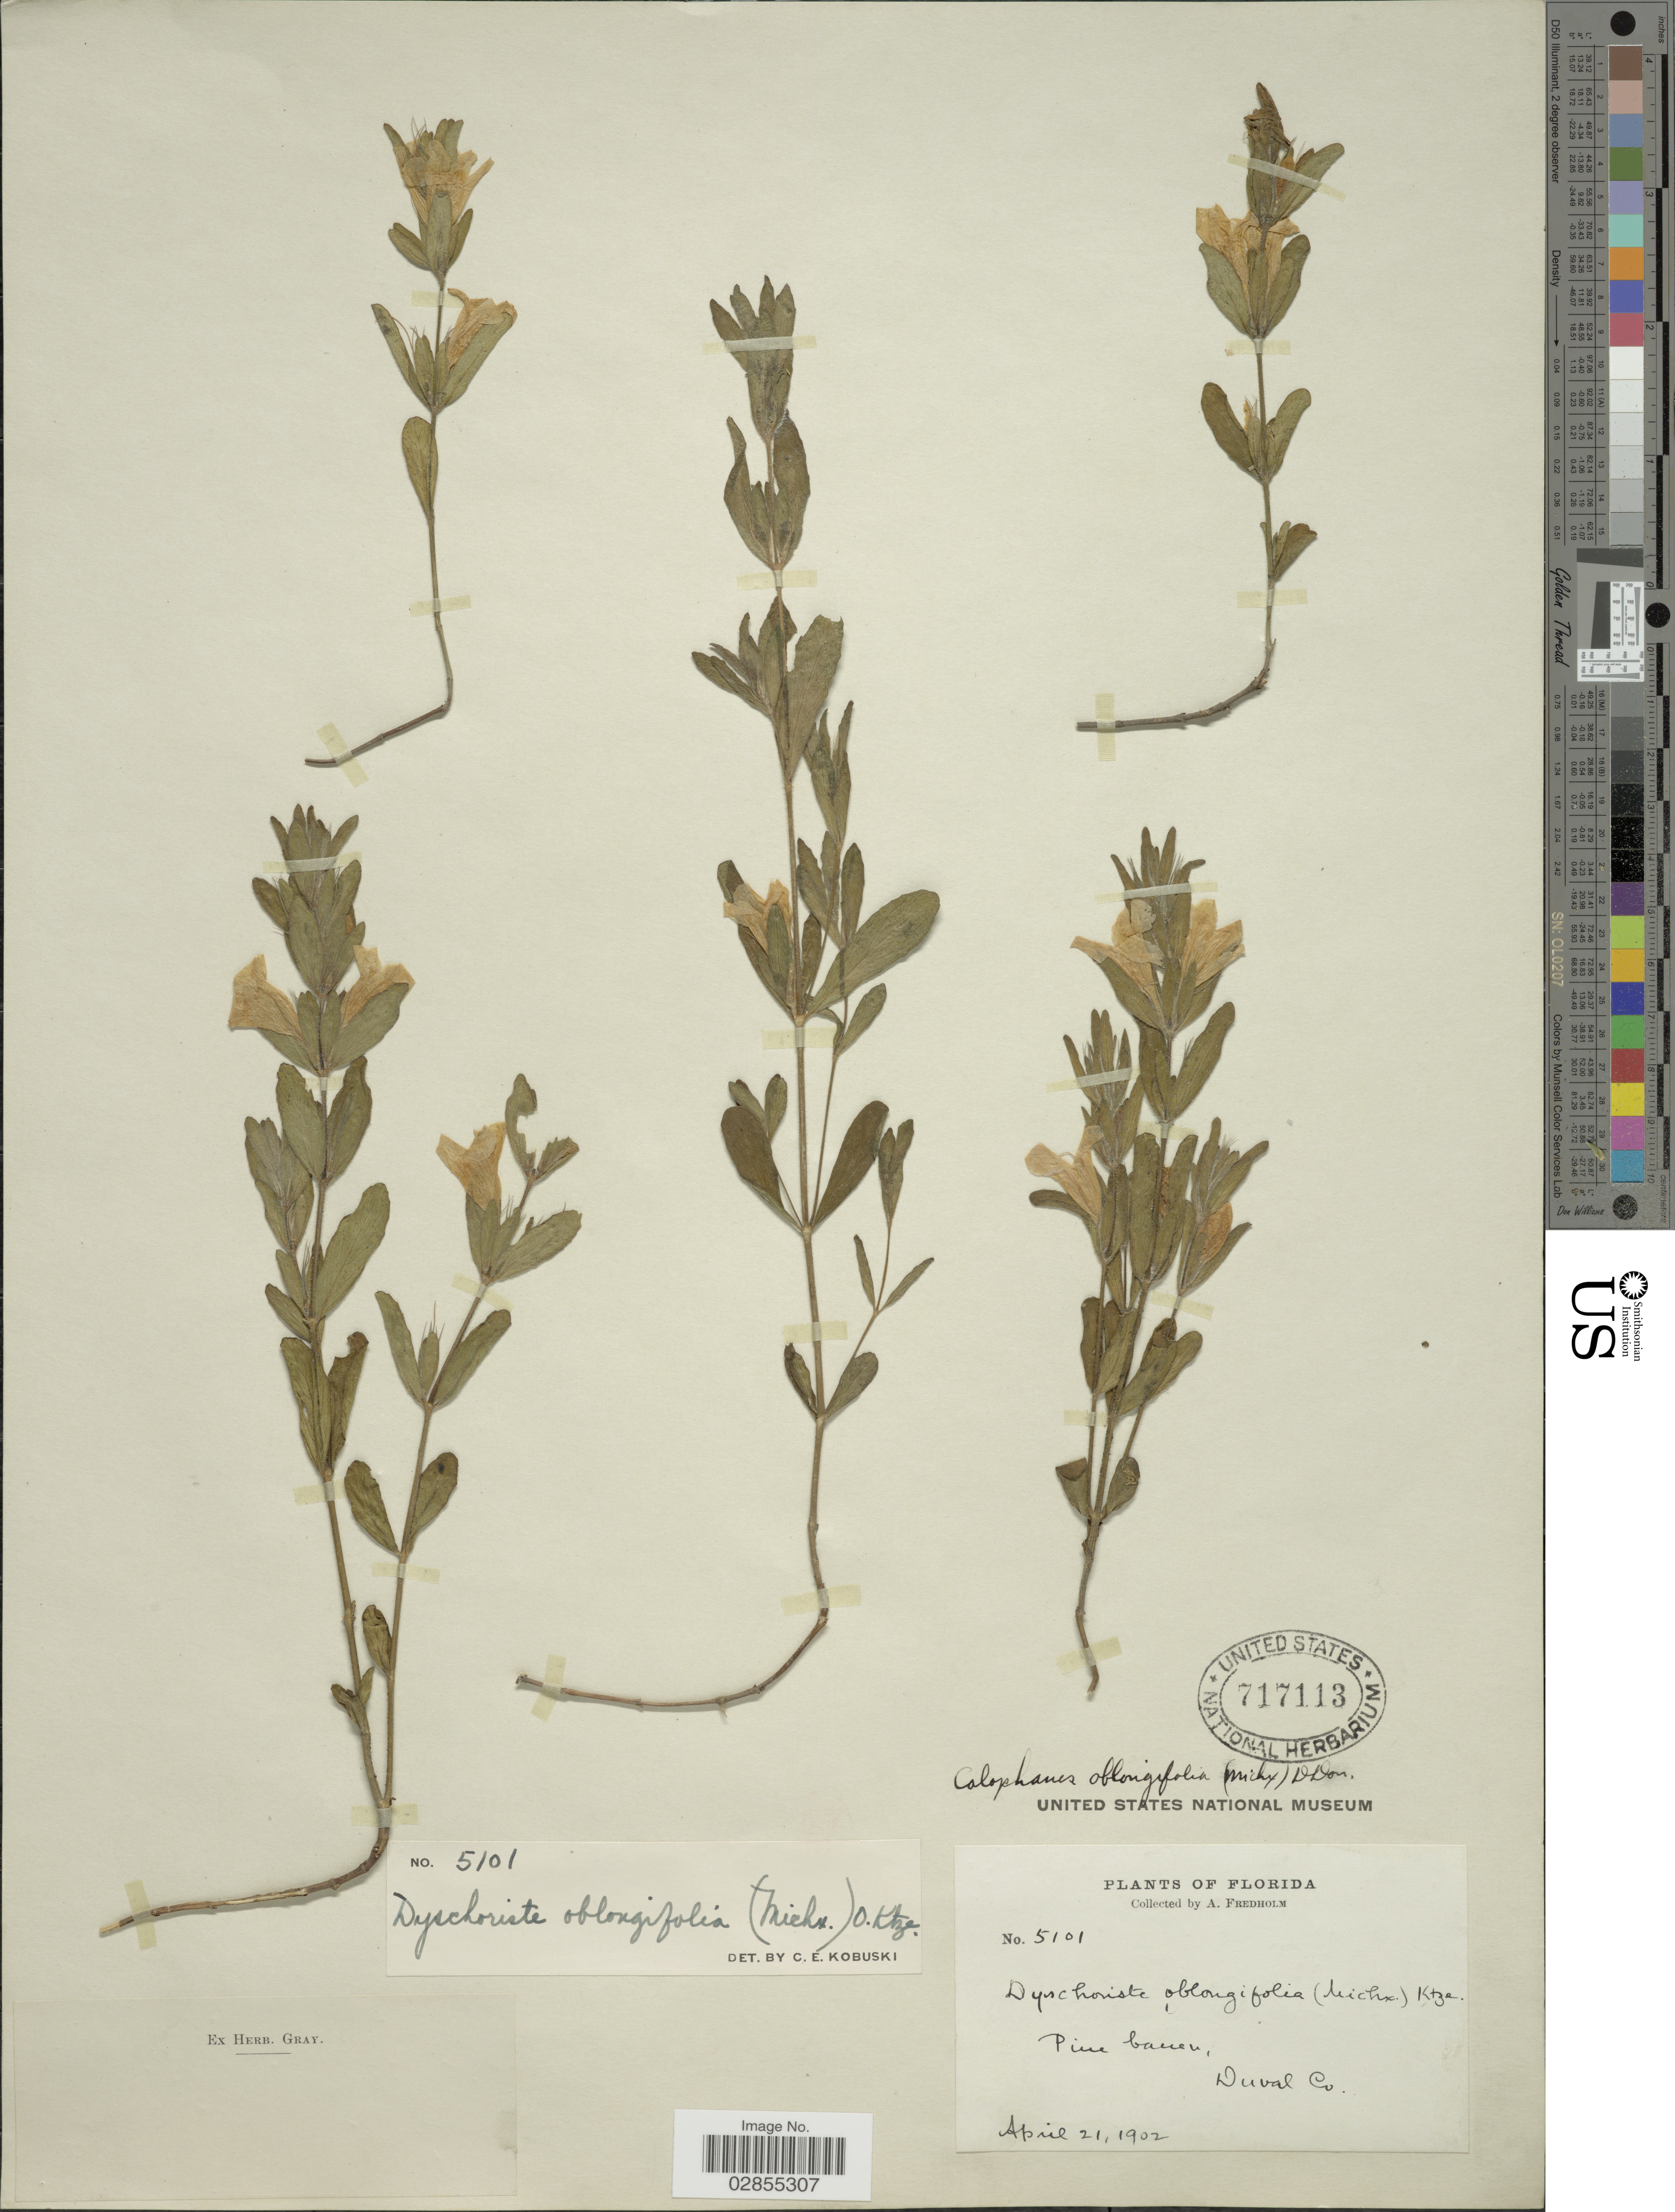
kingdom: Plantae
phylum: Tracheophyta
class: Magnoliopsida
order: Lamiales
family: Acanthaceae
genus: Dyschoriste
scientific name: Dyschoriste oblongifolia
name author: (Michx.) Kuntze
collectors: A. Fredholm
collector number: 5101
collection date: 1902-04-21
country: United States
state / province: Florida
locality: Pine barren, Duval Co.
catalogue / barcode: US 717113